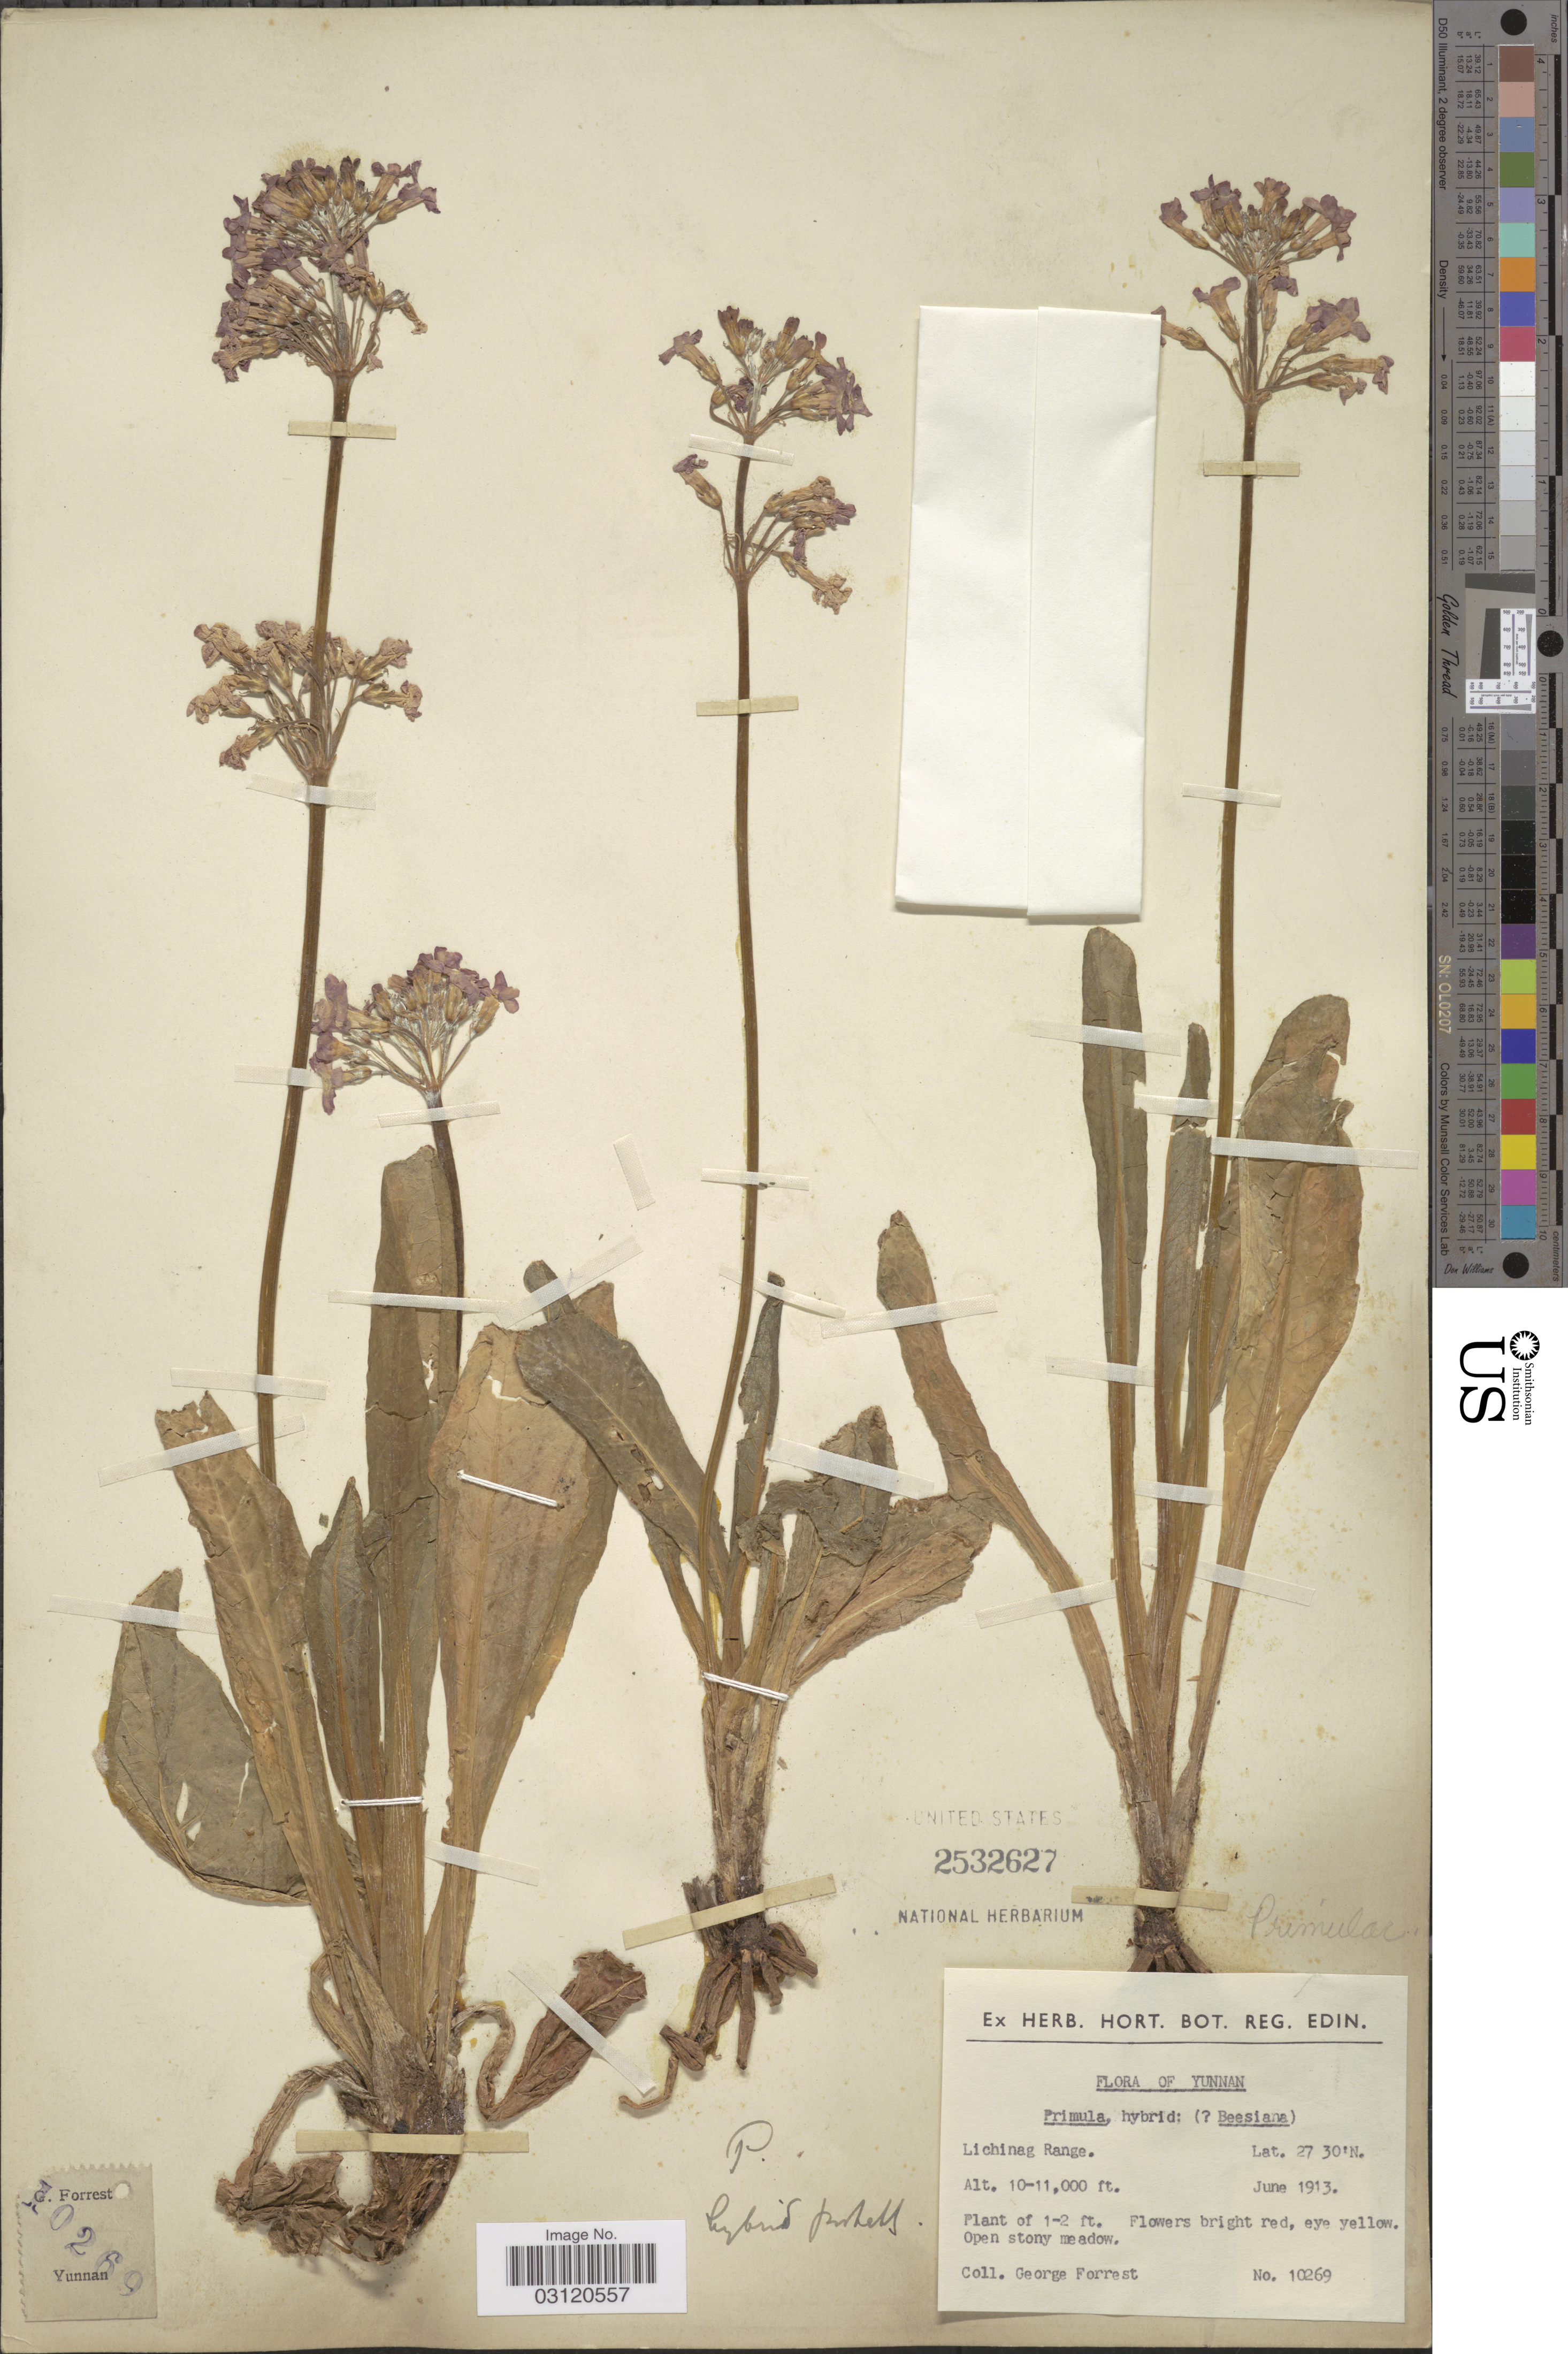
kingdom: Plantae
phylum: Tracheophyta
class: Magnoliopsida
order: Ericales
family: Primulaceae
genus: Primula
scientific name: Primula beesiana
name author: Forrest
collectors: G. Forrest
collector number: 10269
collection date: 1913-06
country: China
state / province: Yunnan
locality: Lichinag Range.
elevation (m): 3048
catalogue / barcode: US 2532627